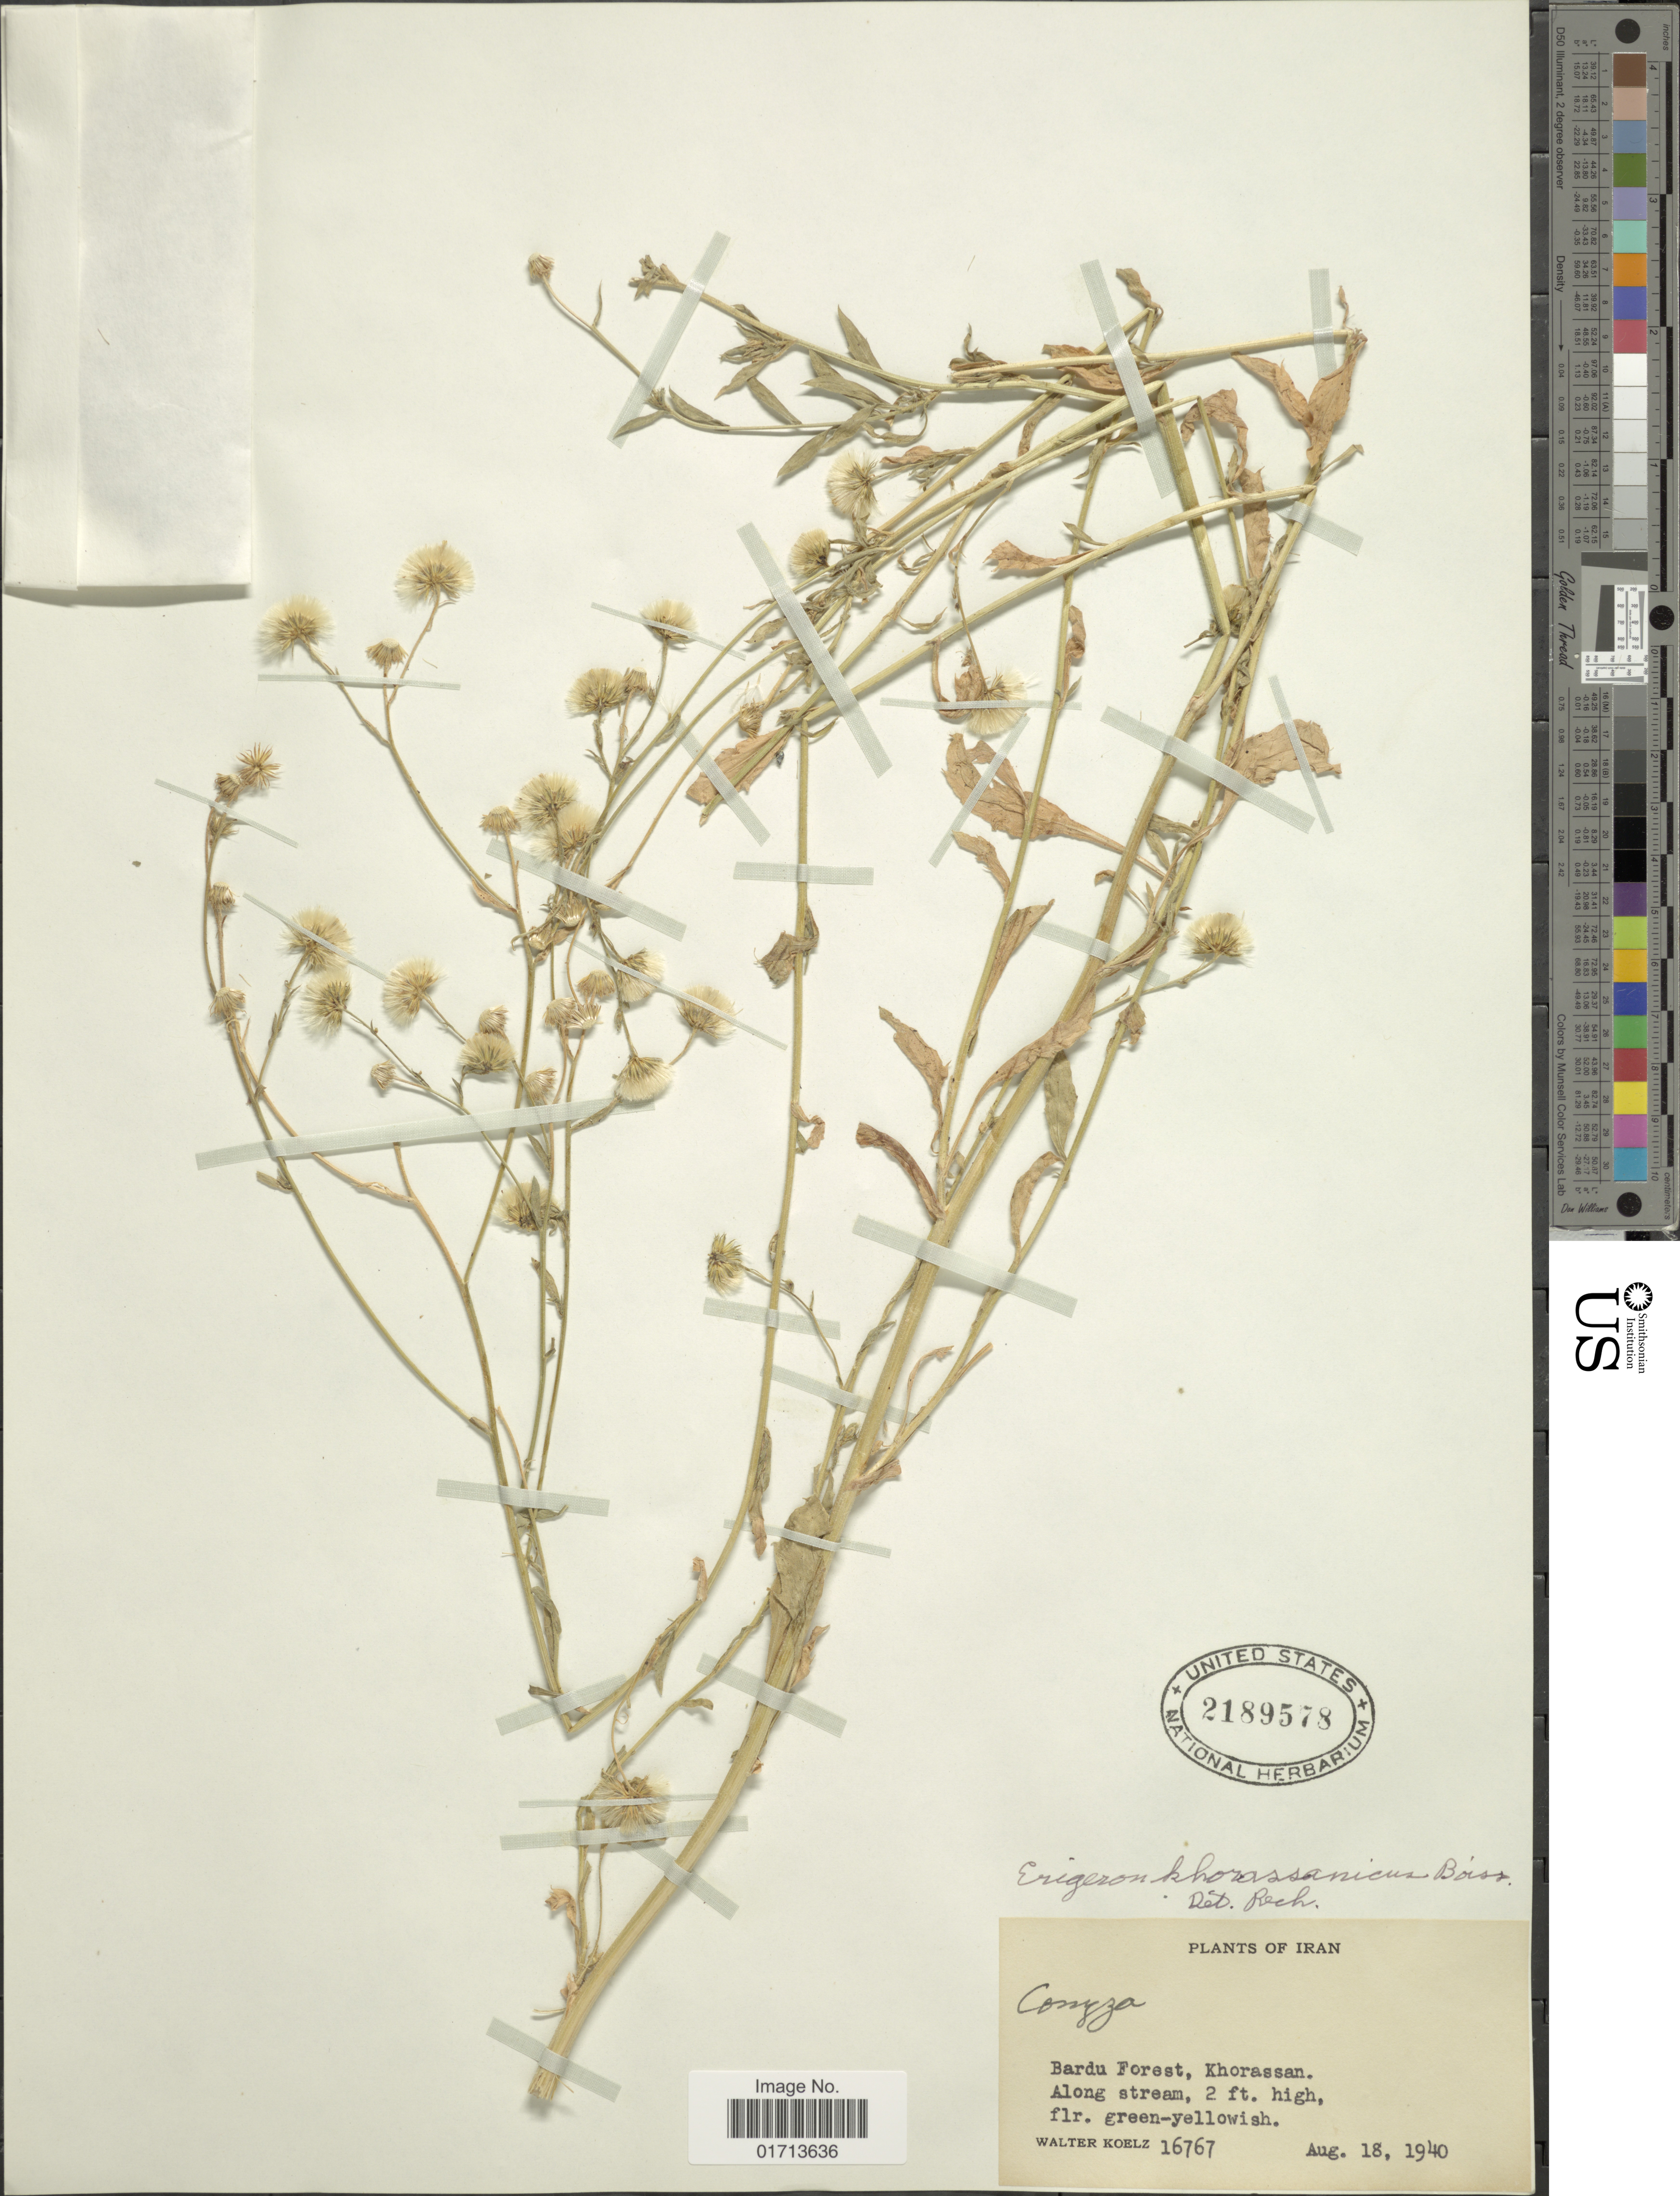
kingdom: Plantae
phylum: Tracheophyta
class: Magnoliopsida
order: Asterales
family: Asteraceae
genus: Psychrogeton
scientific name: Psychrogeton khorossanicus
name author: (Boiss.) Fisyun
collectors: W. N. Koelz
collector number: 16767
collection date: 1940-08-18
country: Iran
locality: Bardu Forest, Khorasan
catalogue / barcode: US 2189578